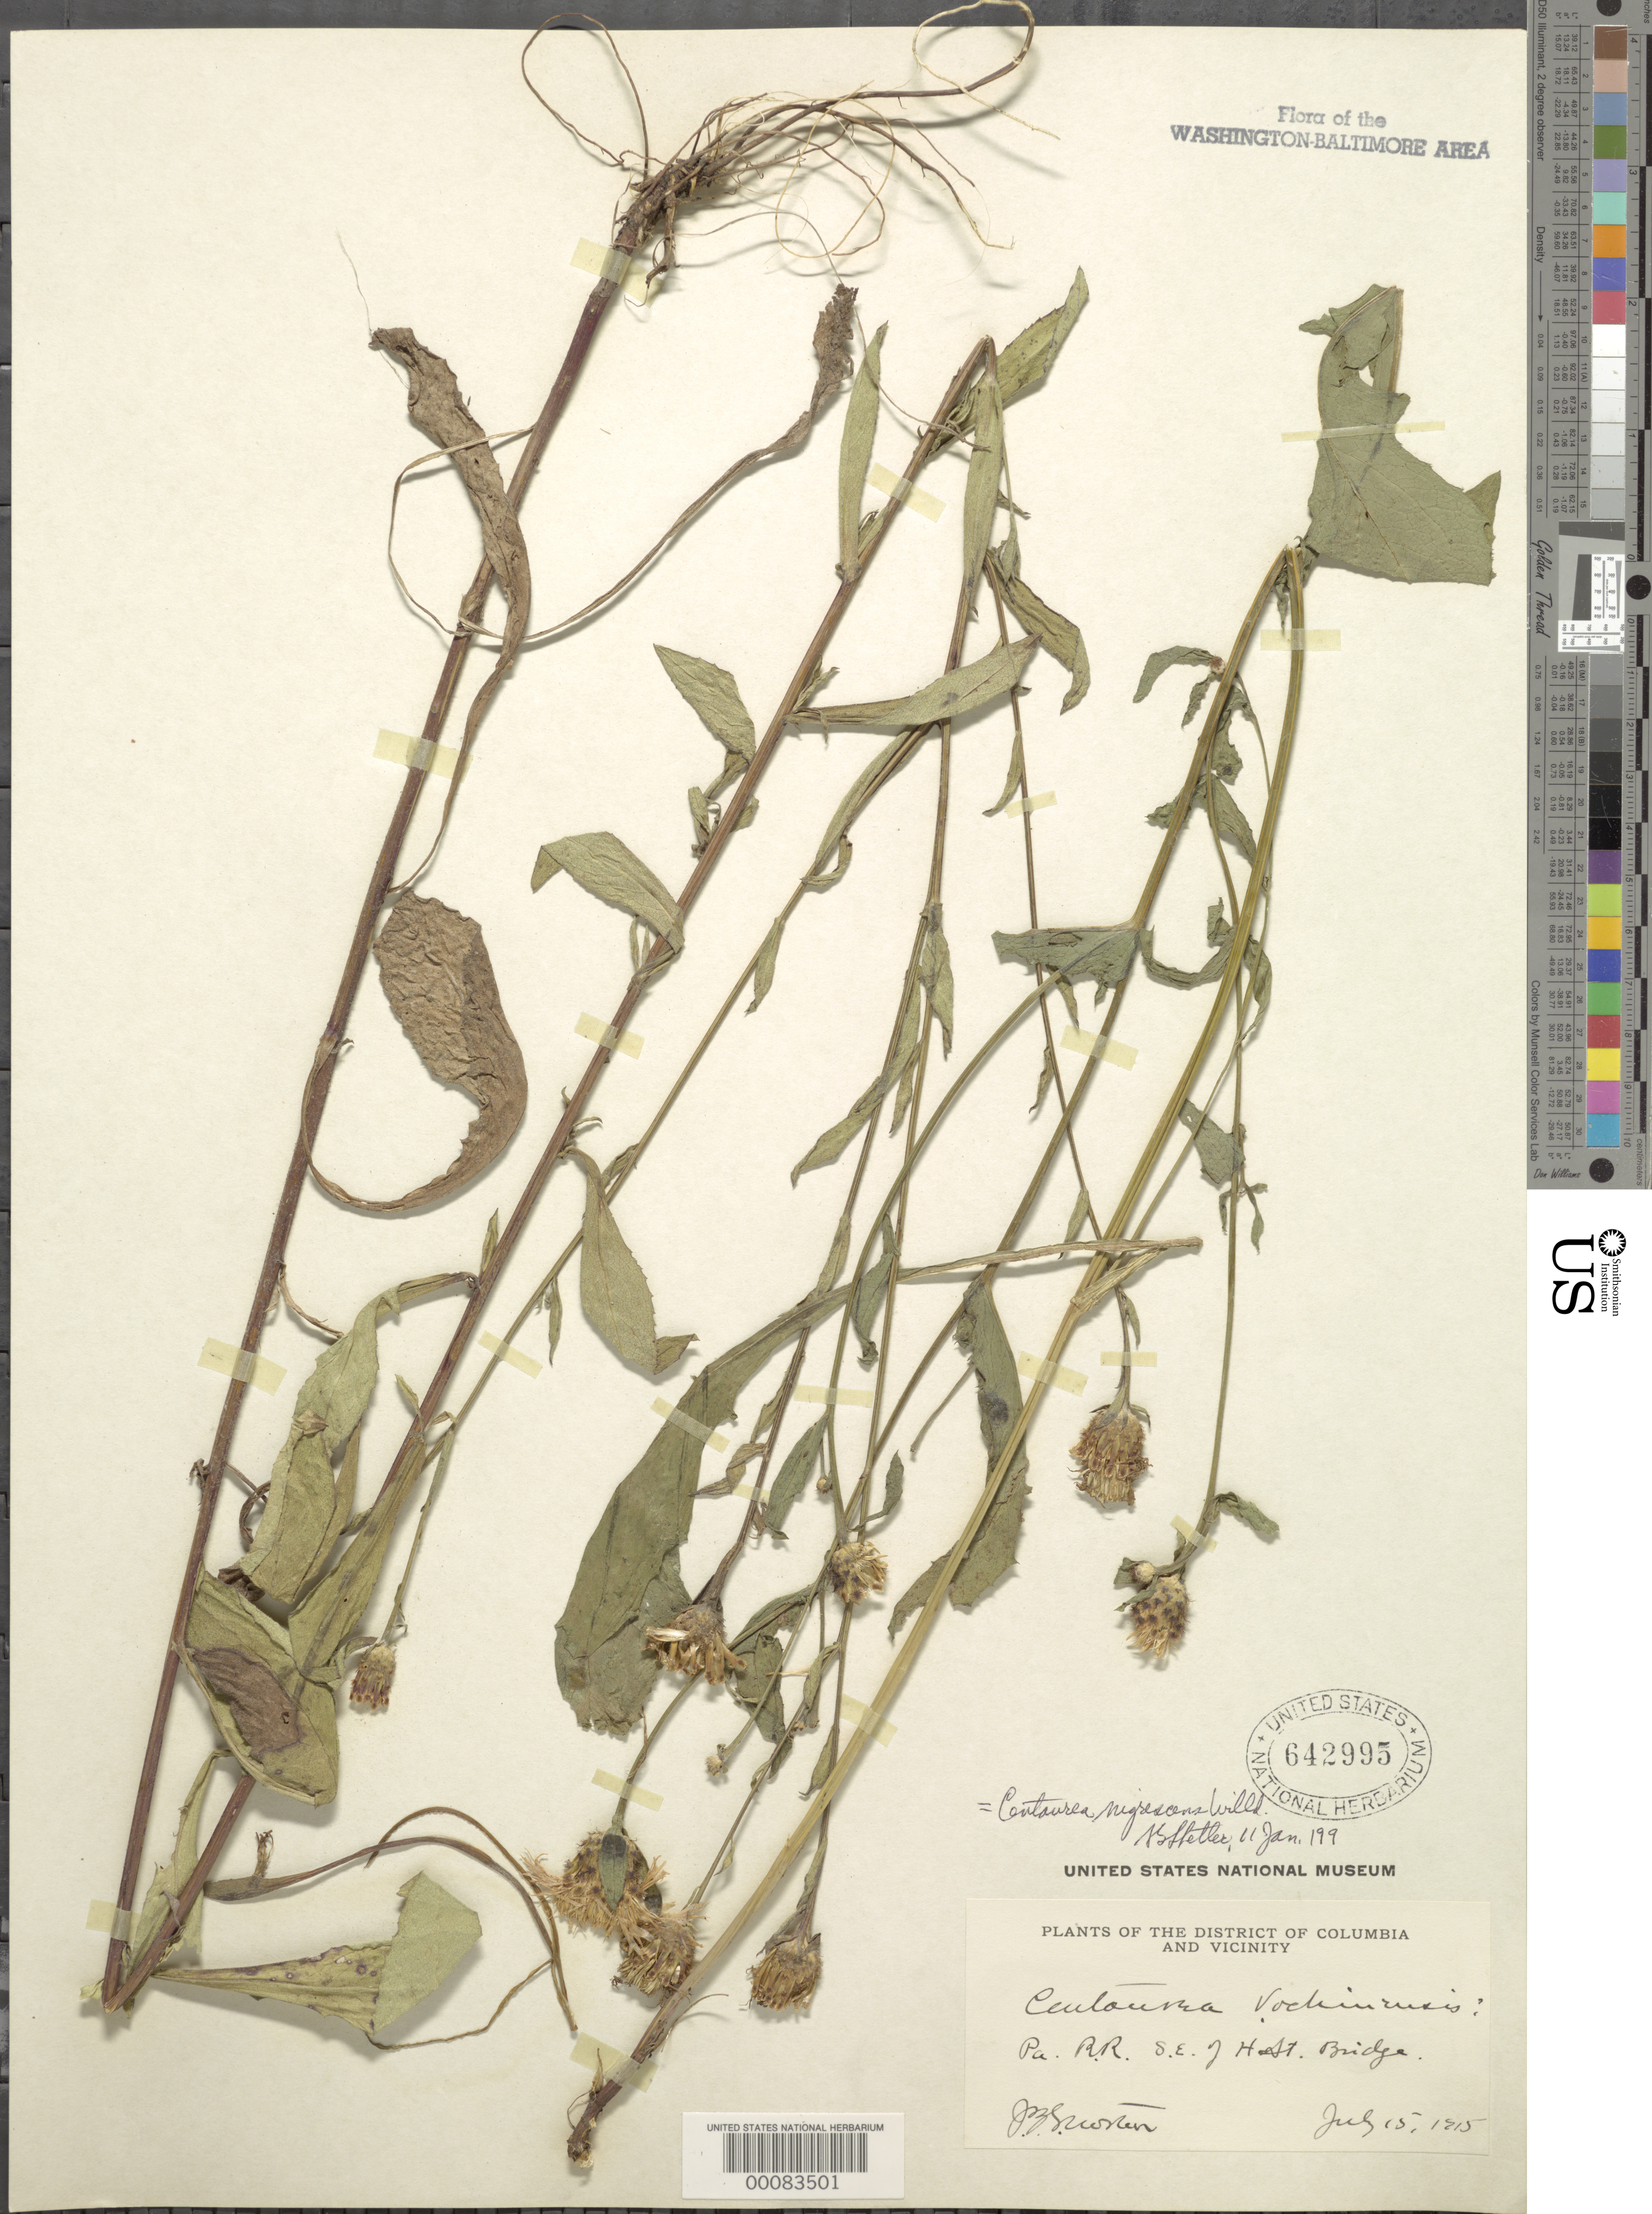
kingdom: Plantae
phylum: Tracheophyta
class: Magnoliopsida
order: Asterales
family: Asteraceae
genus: Centaurea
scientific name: Centaurea nigrescens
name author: L.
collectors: J. B. S. Norton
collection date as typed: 15 Jul 1915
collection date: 1915-07-15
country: United States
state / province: District of Columbia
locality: Pa Railroad SE of H St. Bridge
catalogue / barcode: US 642995